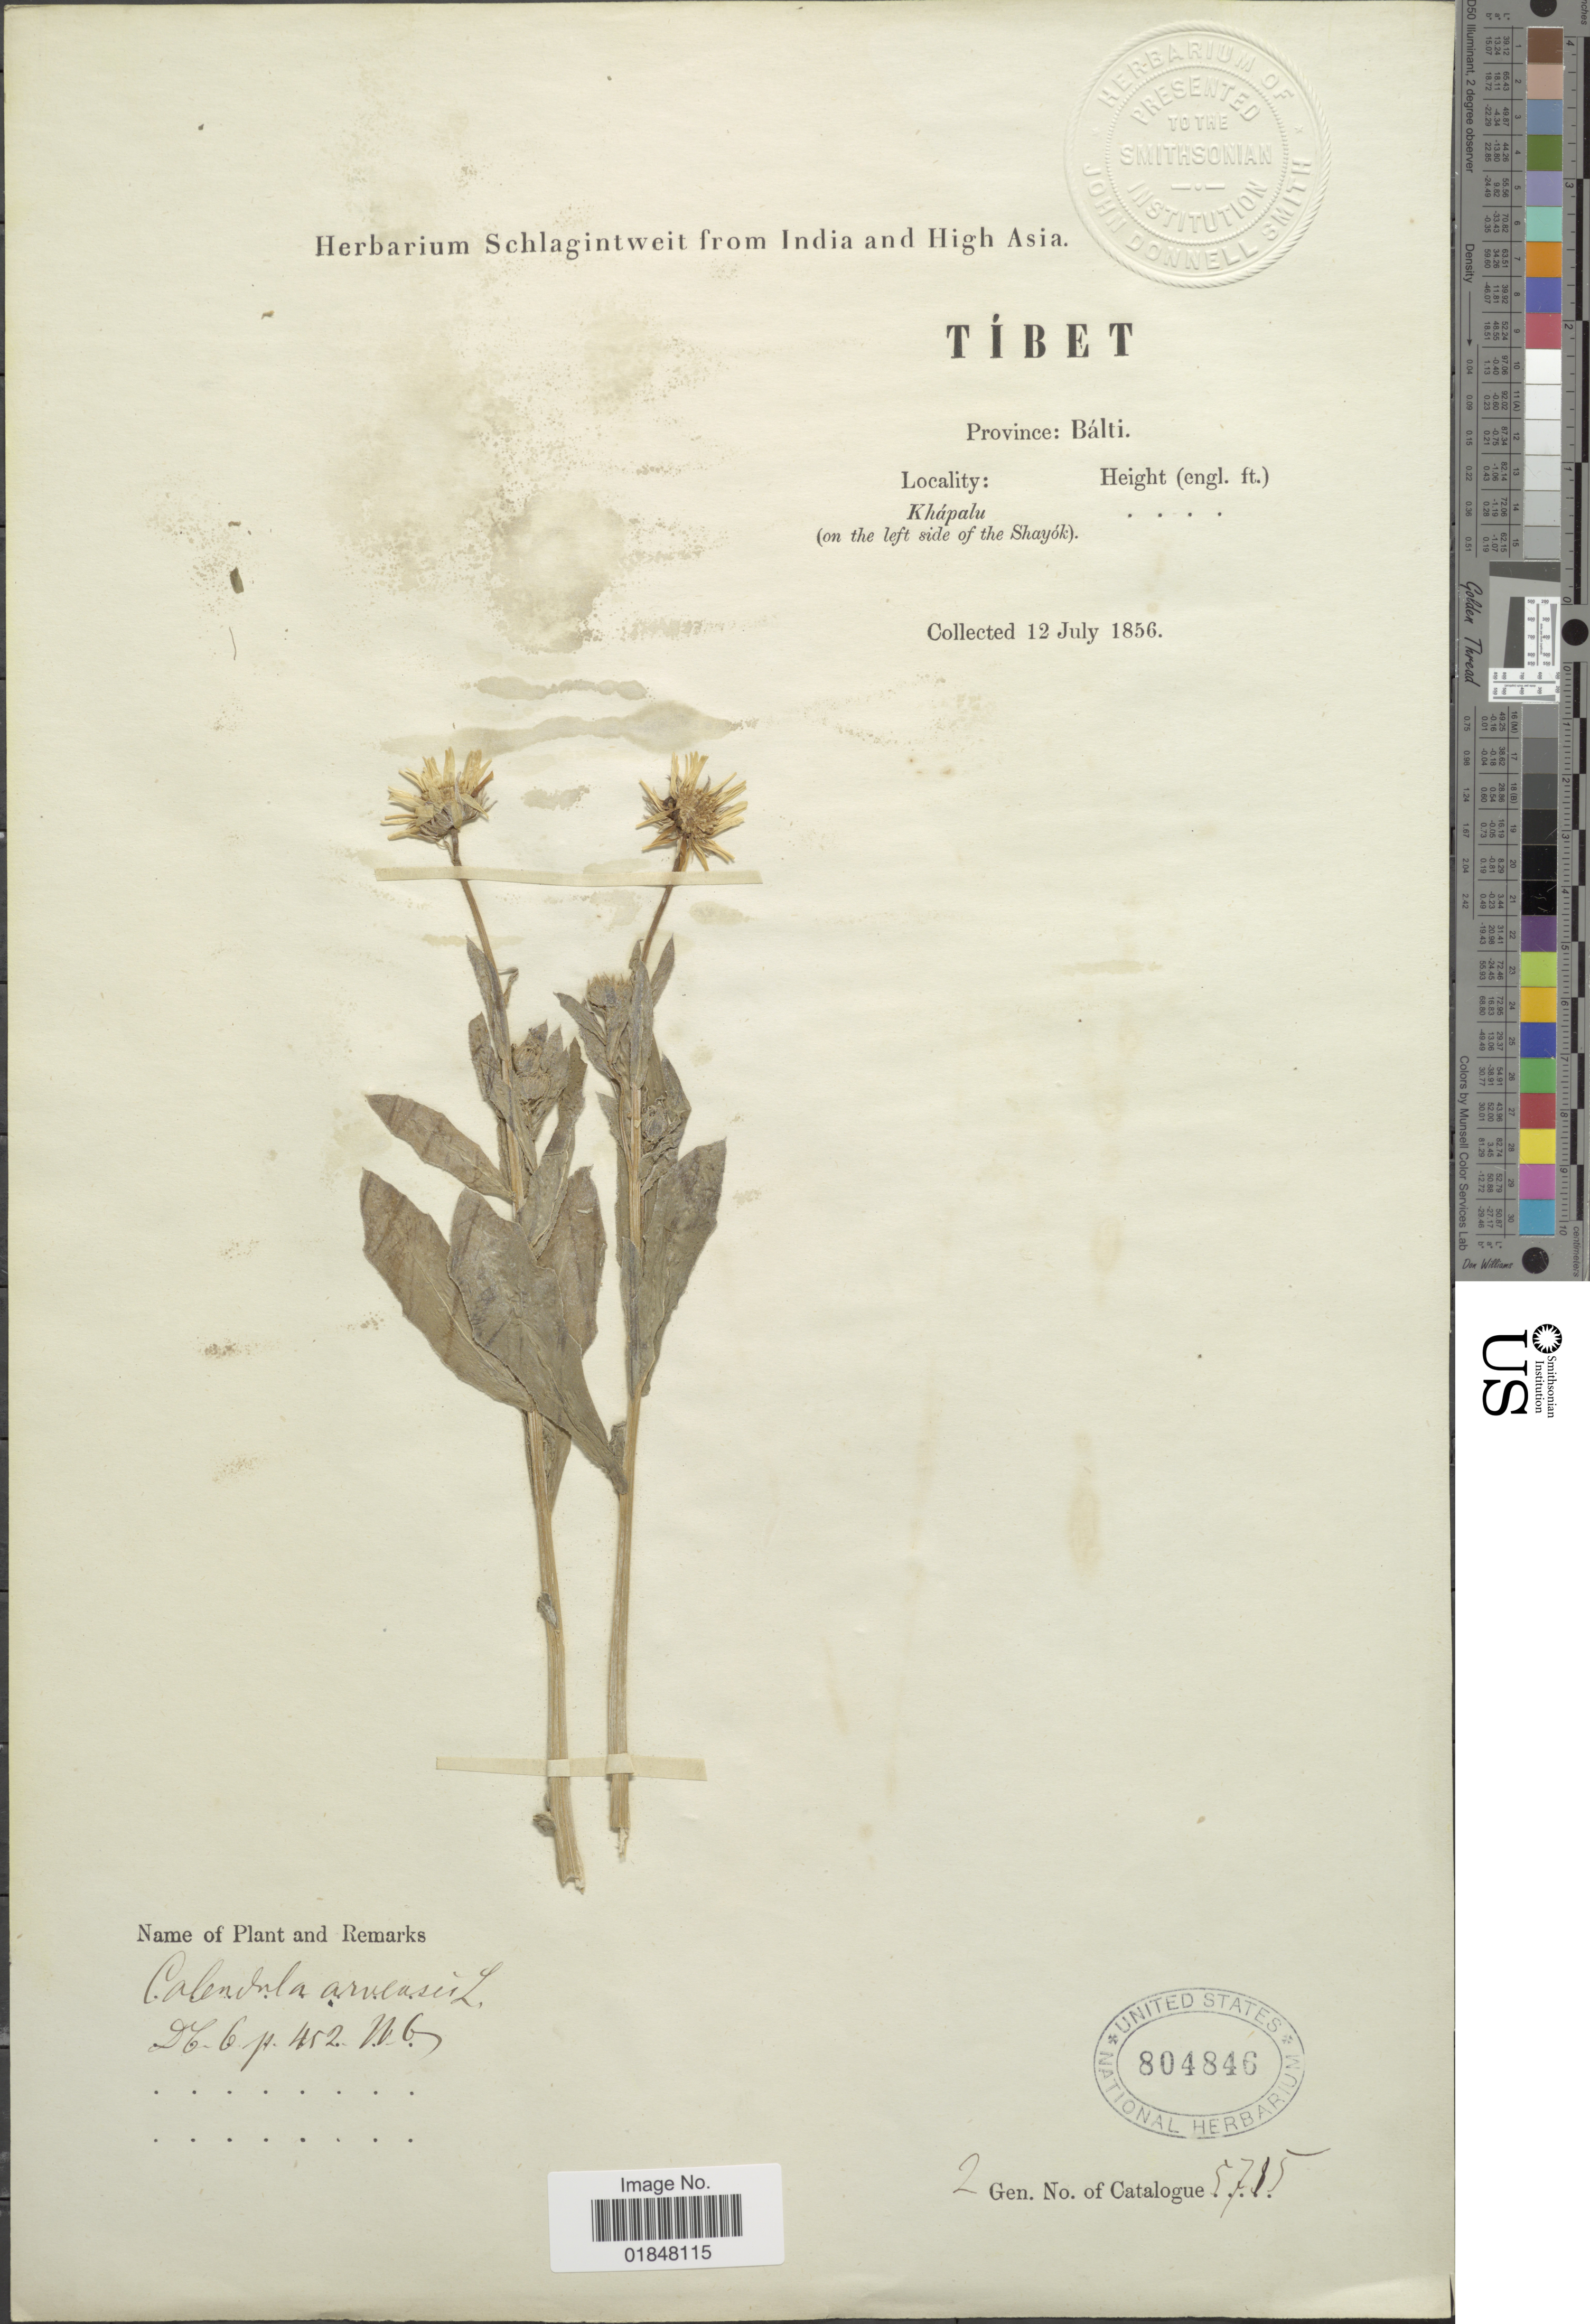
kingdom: Plantae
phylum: Tracheophyta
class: Magnoliopsida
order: Asterales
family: Asteraceae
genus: Calendula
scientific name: Calendula arvensis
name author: L.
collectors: ex herb. Schlagintweit from India and High Asia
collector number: Gen No of Catalogue 5715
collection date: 1856-07-14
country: China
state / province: Xizang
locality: Tibet, Province Balti, Khapalu (on the left side of the Shayok)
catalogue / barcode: US 804846